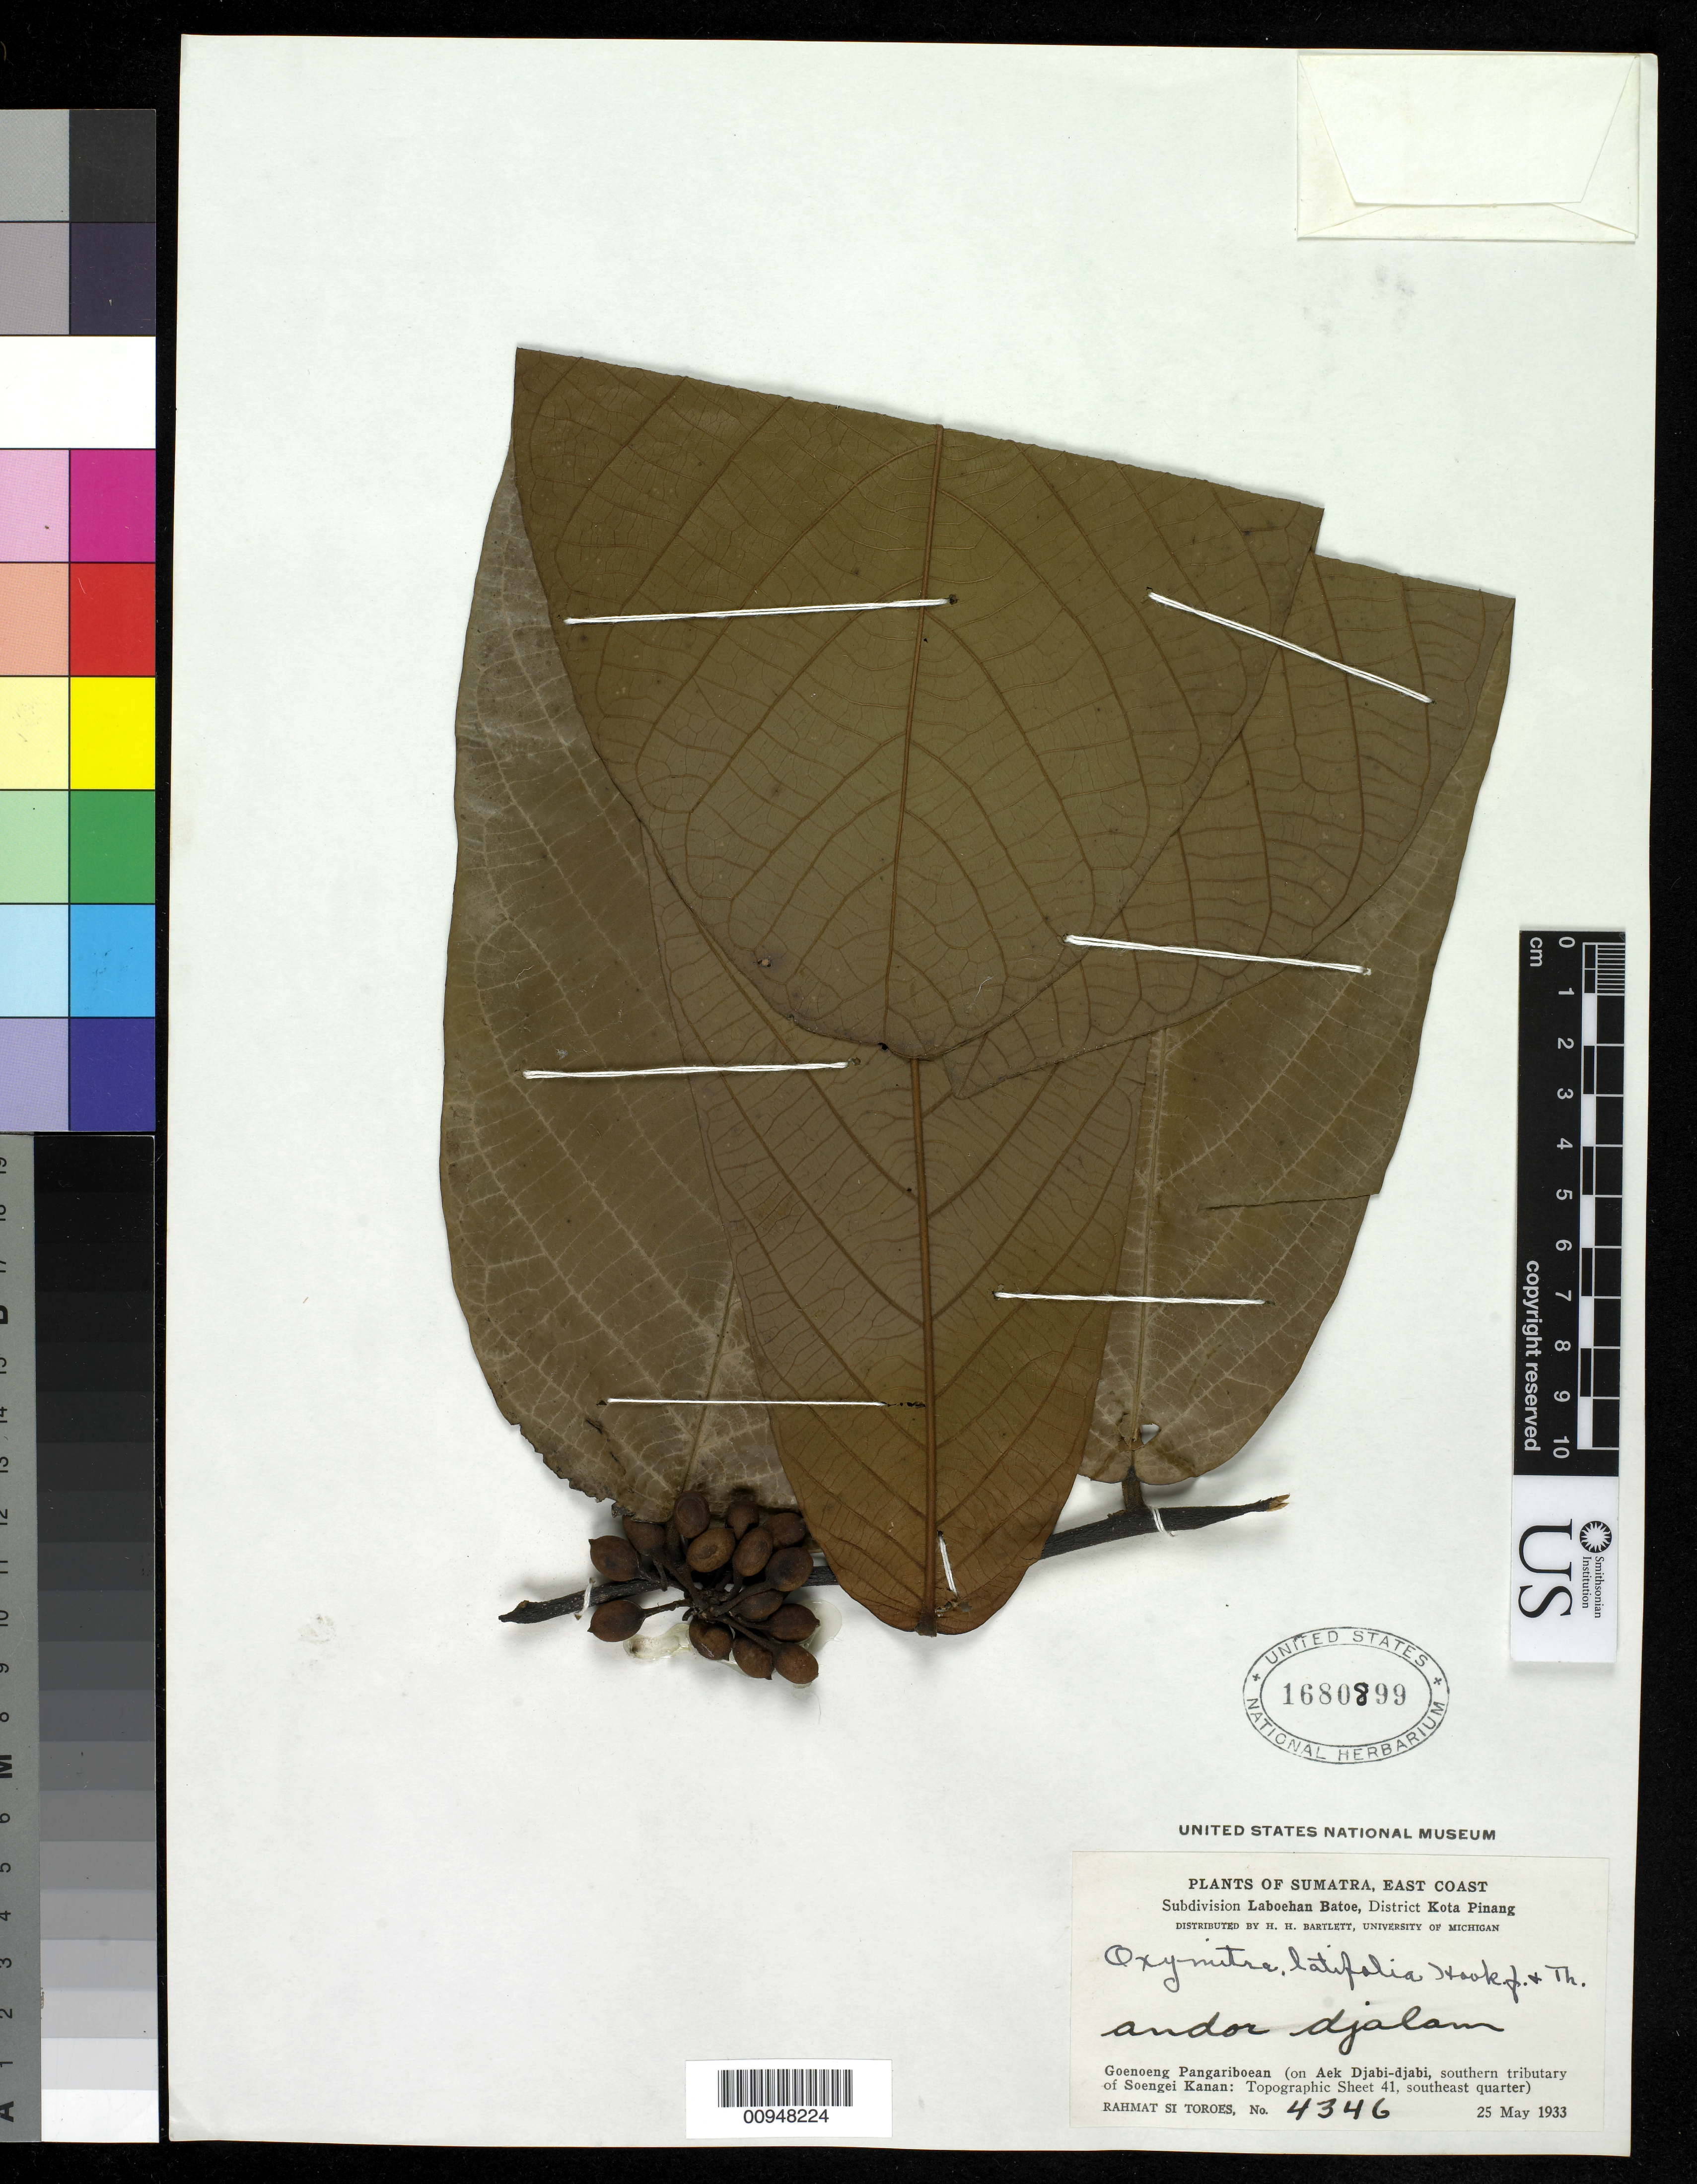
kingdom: Plantae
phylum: Tracheophyta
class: Magnoliopsida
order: Magnoliales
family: Annonaceae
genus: Friesodielsia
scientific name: Friesodielsia latifolia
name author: (Hook. f. & Thomson) Steenis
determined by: Strong, Mark T., (BOT), Smithsonian Institution - National Museum of Natural History (UNITED STATES)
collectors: Rahmat Si Boeea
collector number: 4346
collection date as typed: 25 May 1933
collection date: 1933-05-25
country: Indonesia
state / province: Sumatra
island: Sumatra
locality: Goenoeng Pangariboean (on Aek Djabi-djabi, S tributary of Soengei Kanan).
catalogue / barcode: US 1680899